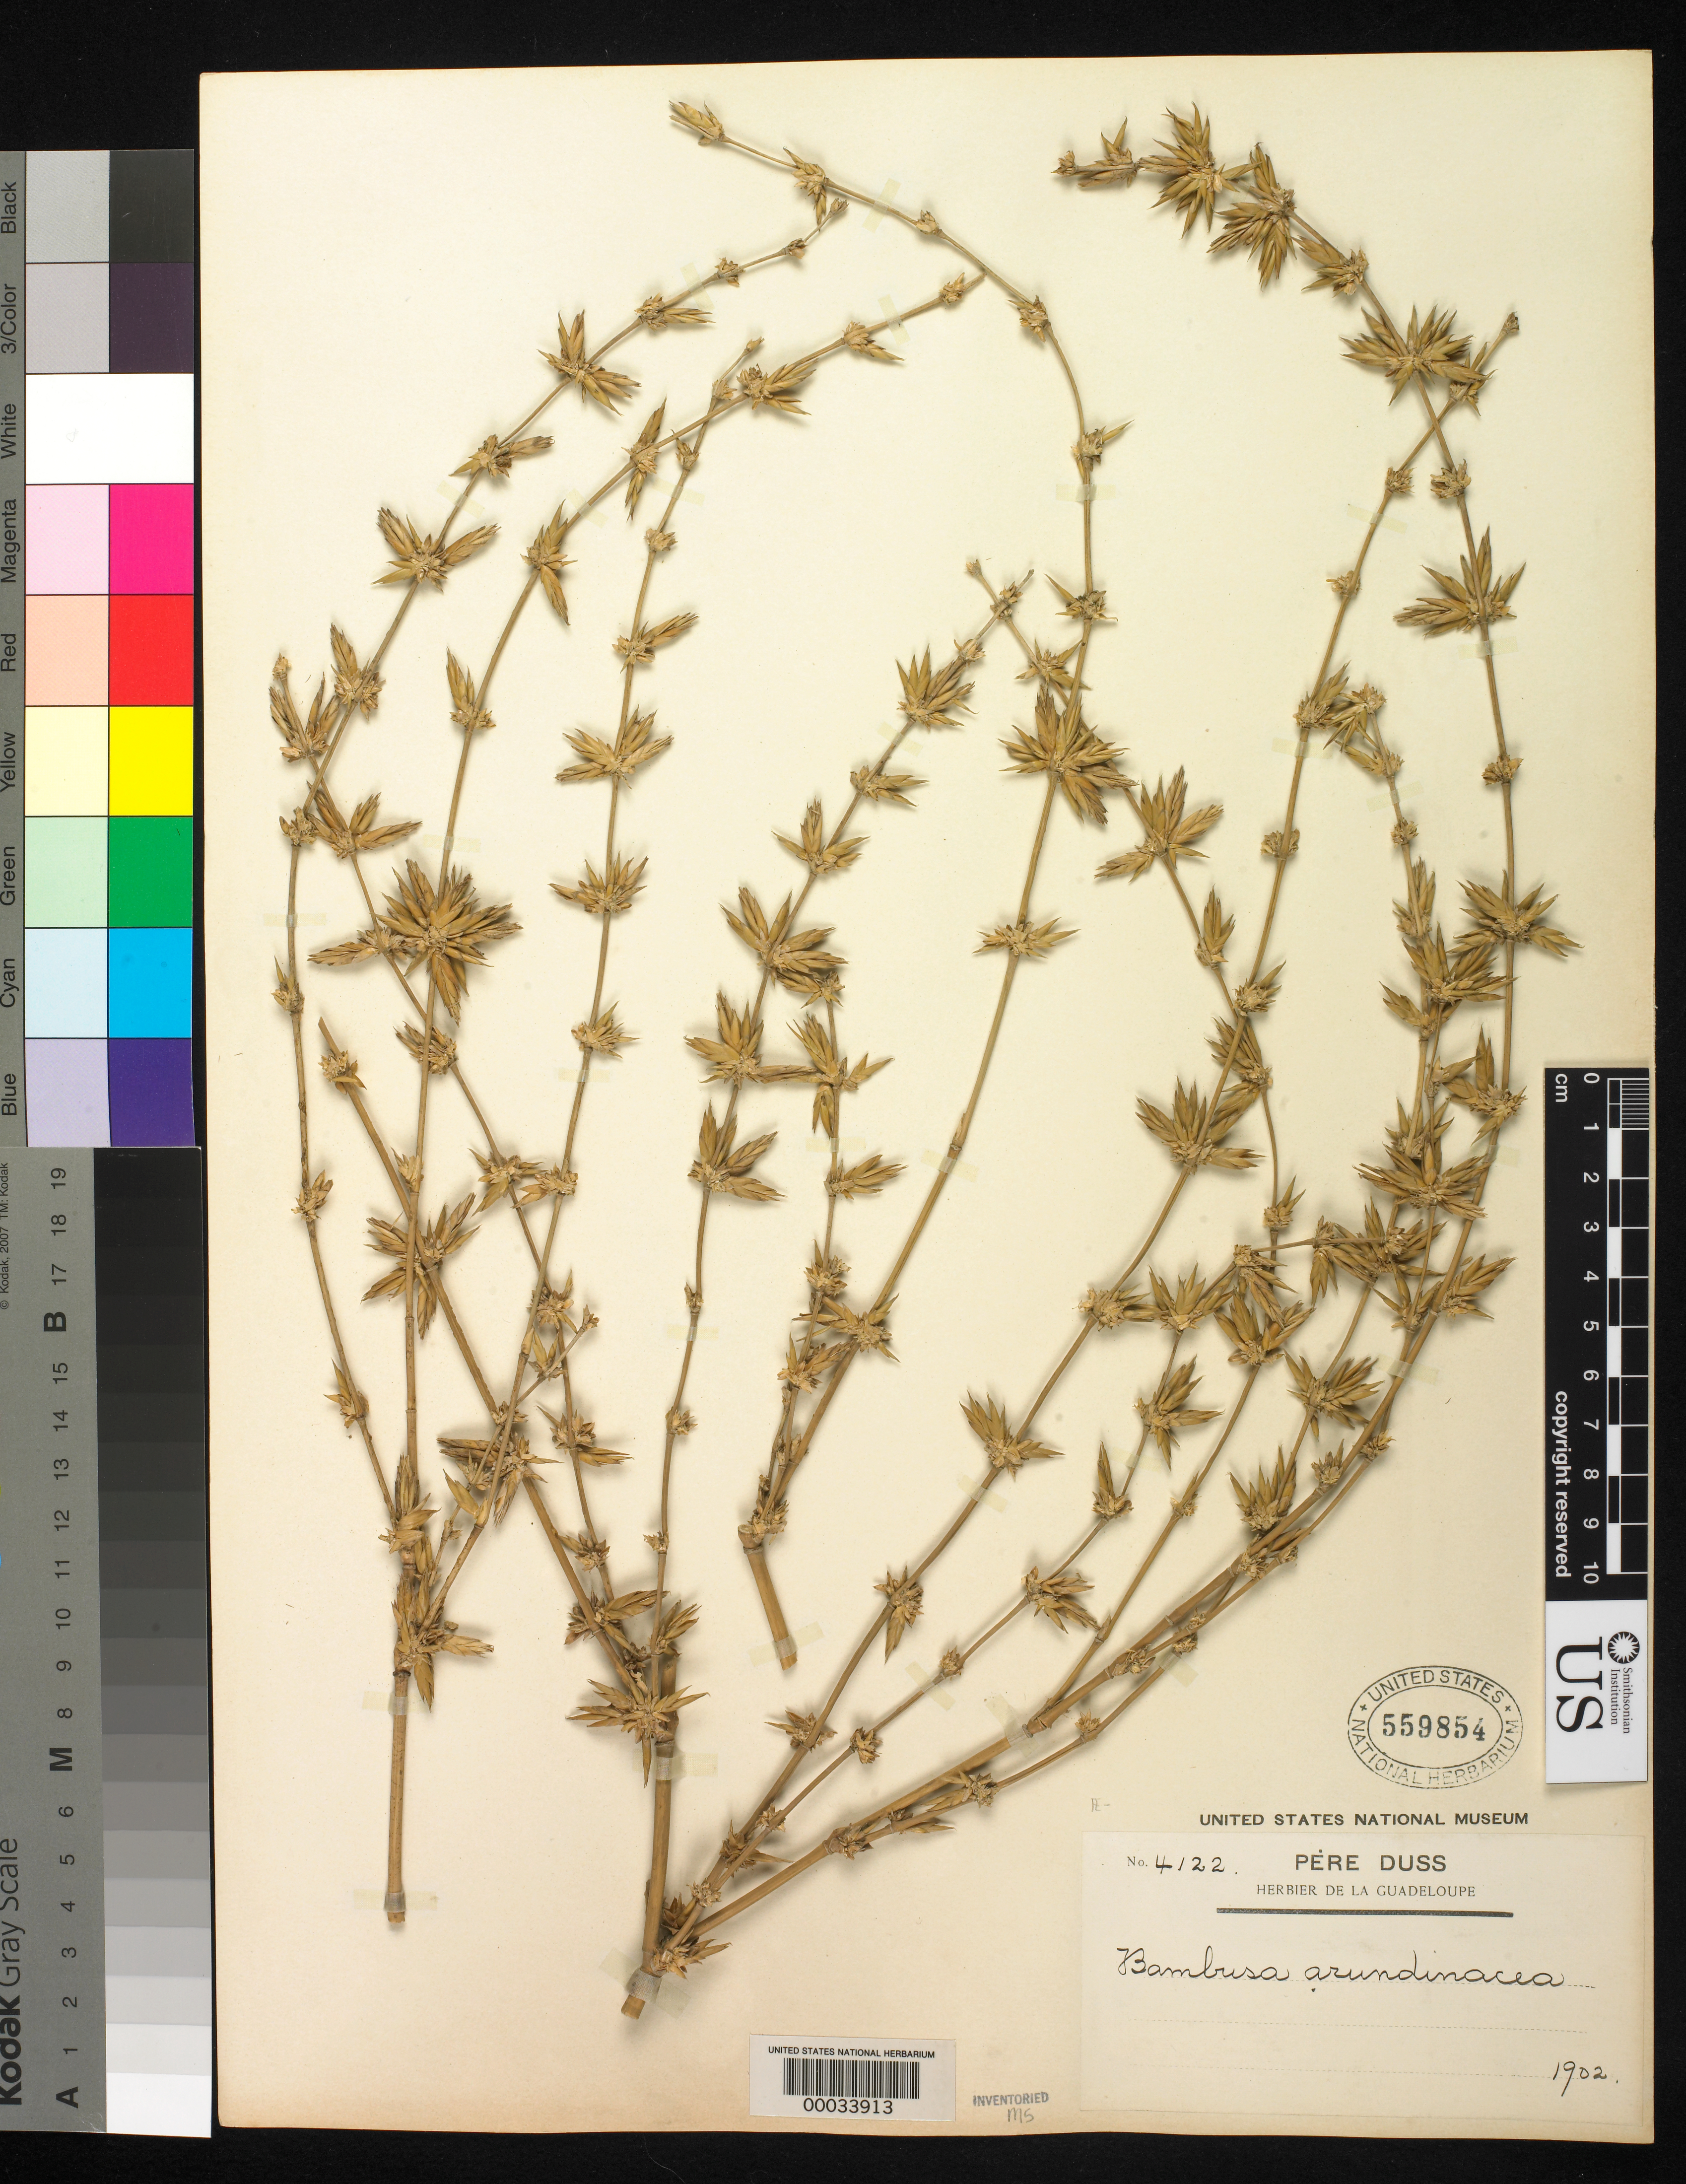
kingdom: Plantae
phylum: Tracheophyta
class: Liliopsida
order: Poales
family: Poaceae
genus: Bambusa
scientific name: Bambusa vulgaris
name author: Schrad. ex J.C. Wendl.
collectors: Père Duss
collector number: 4122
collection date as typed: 1902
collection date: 1902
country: Guadeloupe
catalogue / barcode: US 559854